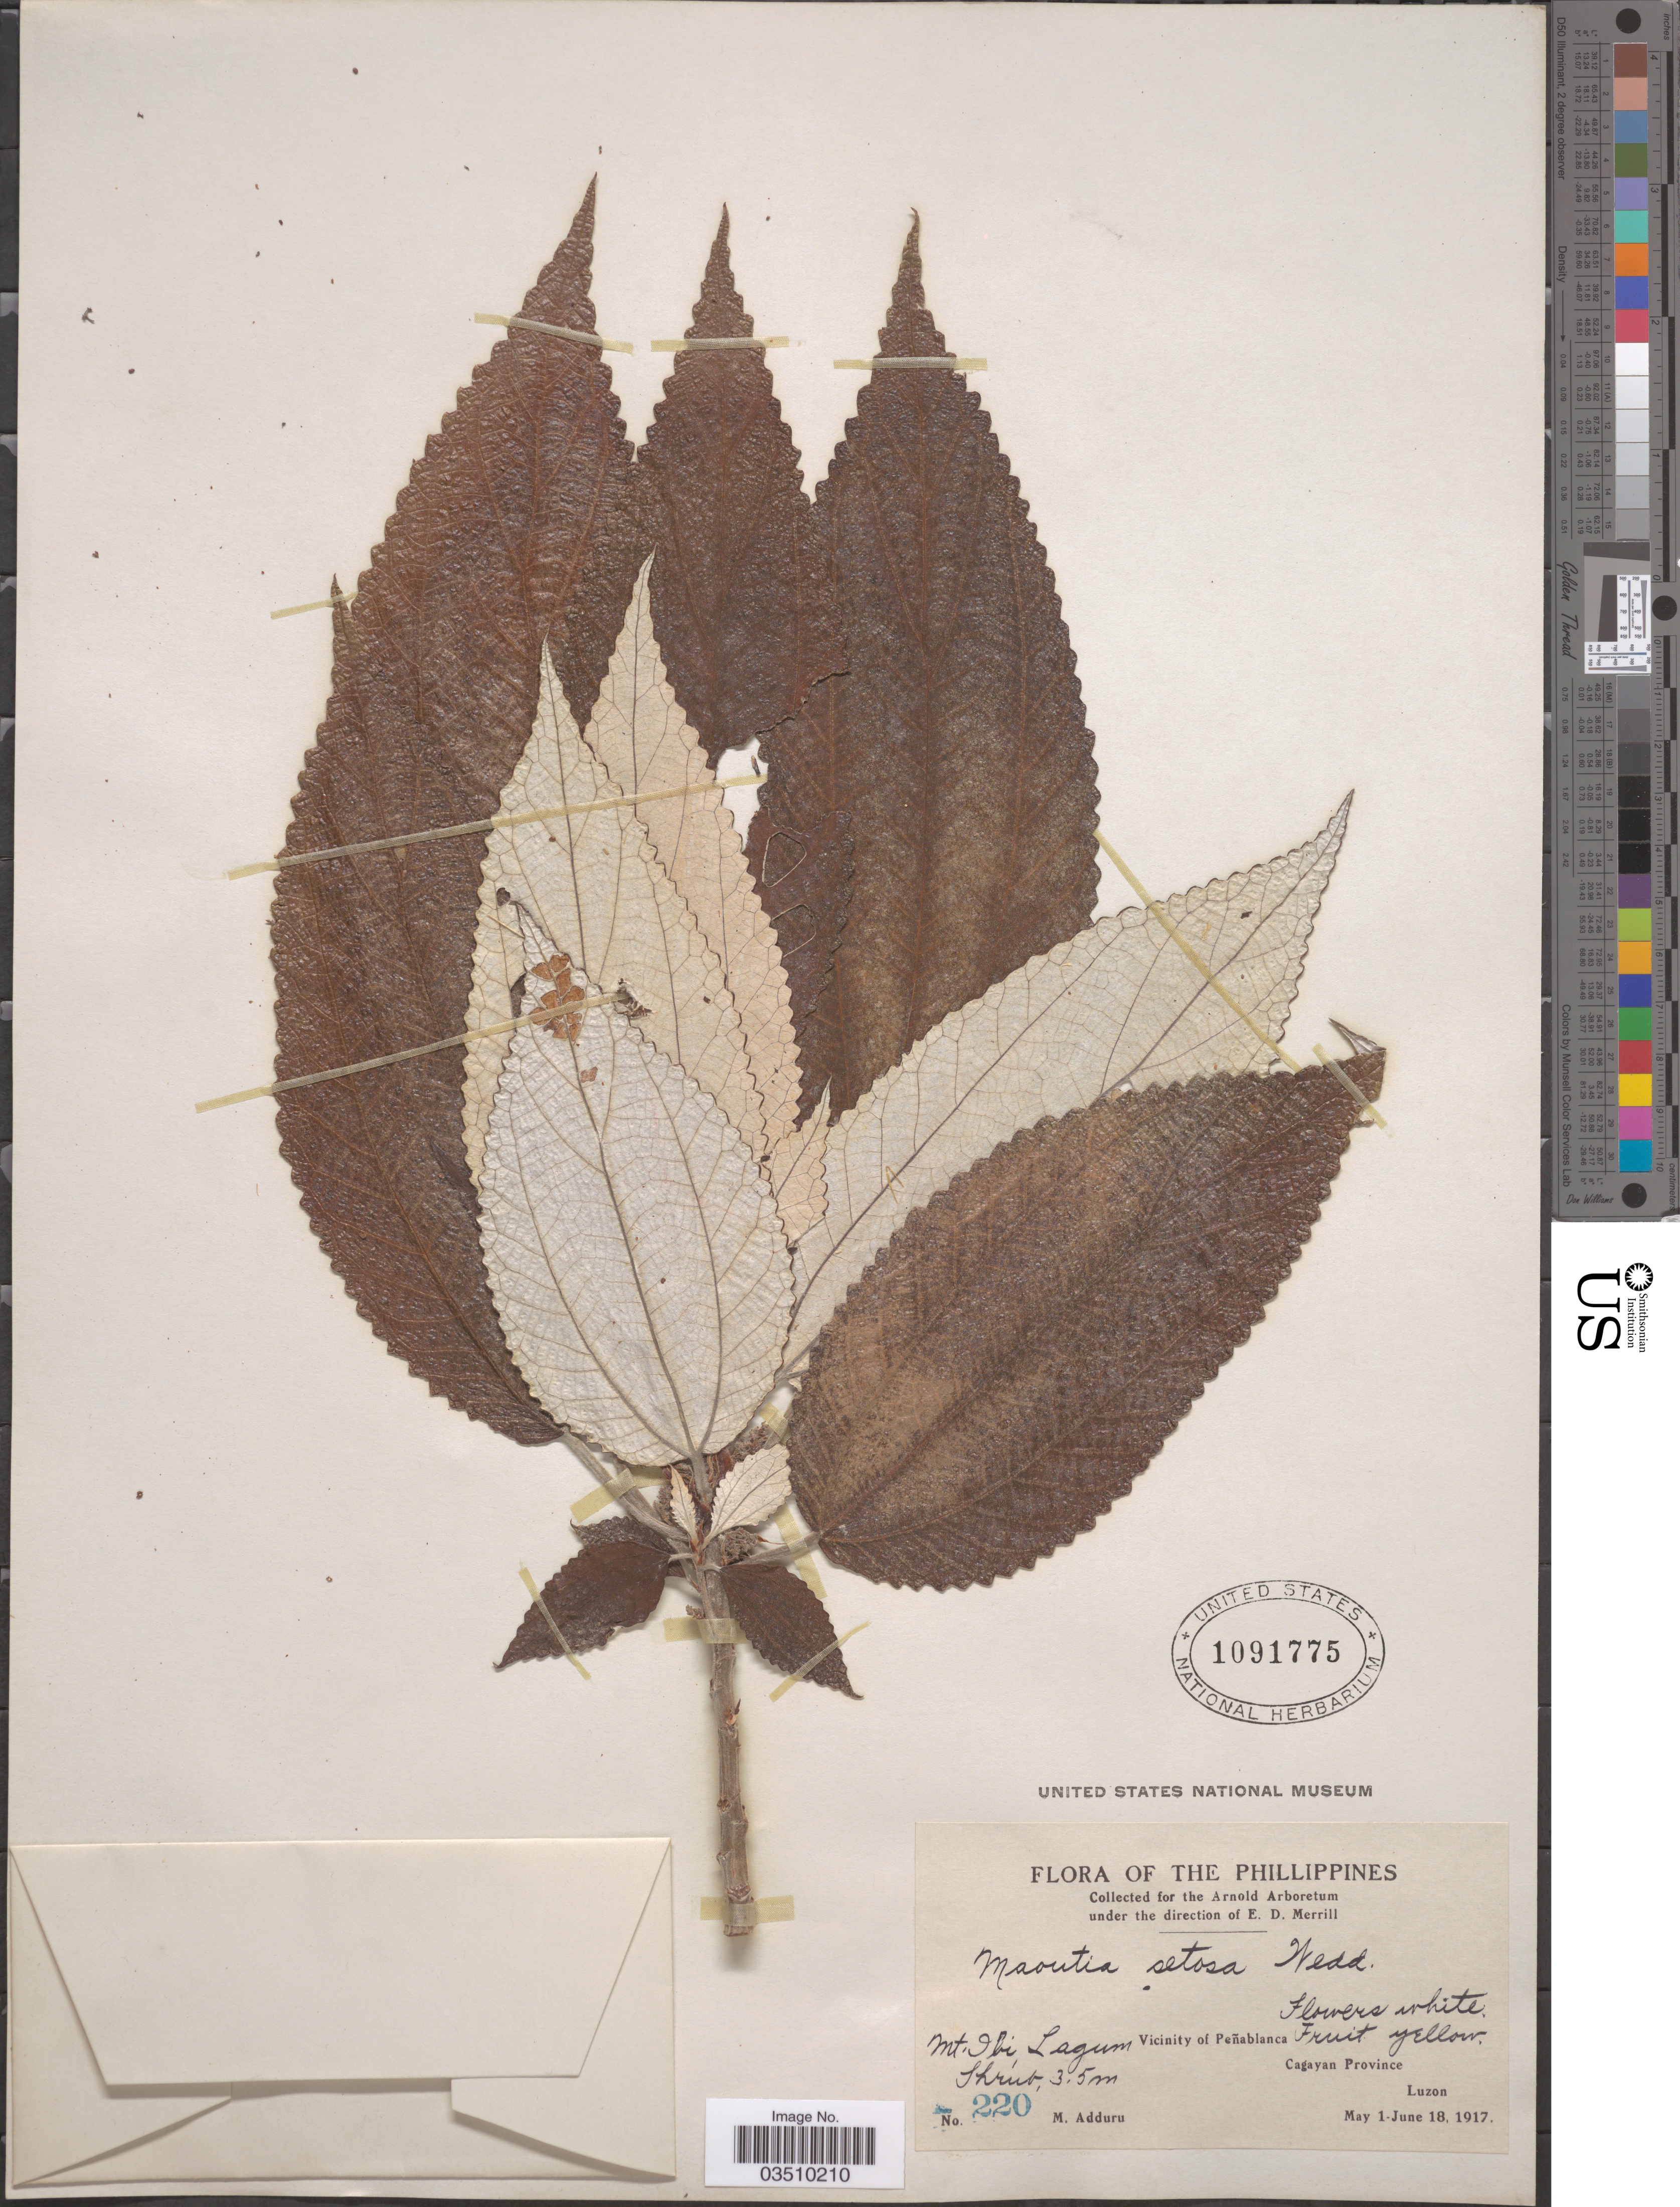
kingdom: Plantae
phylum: Tracheophyta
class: Magnoliopsida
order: Rosales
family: Urticaceae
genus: Maoutia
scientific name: Maoutia setosa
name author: Wedd.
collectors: M. Adduru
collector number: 220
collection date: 1917-05-01/1917-06-18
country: Philippines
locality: Mt. Obi Lagum. Vicinity of Peñablanca. Cagayan Province. Luzon.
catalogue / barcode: US 1091775